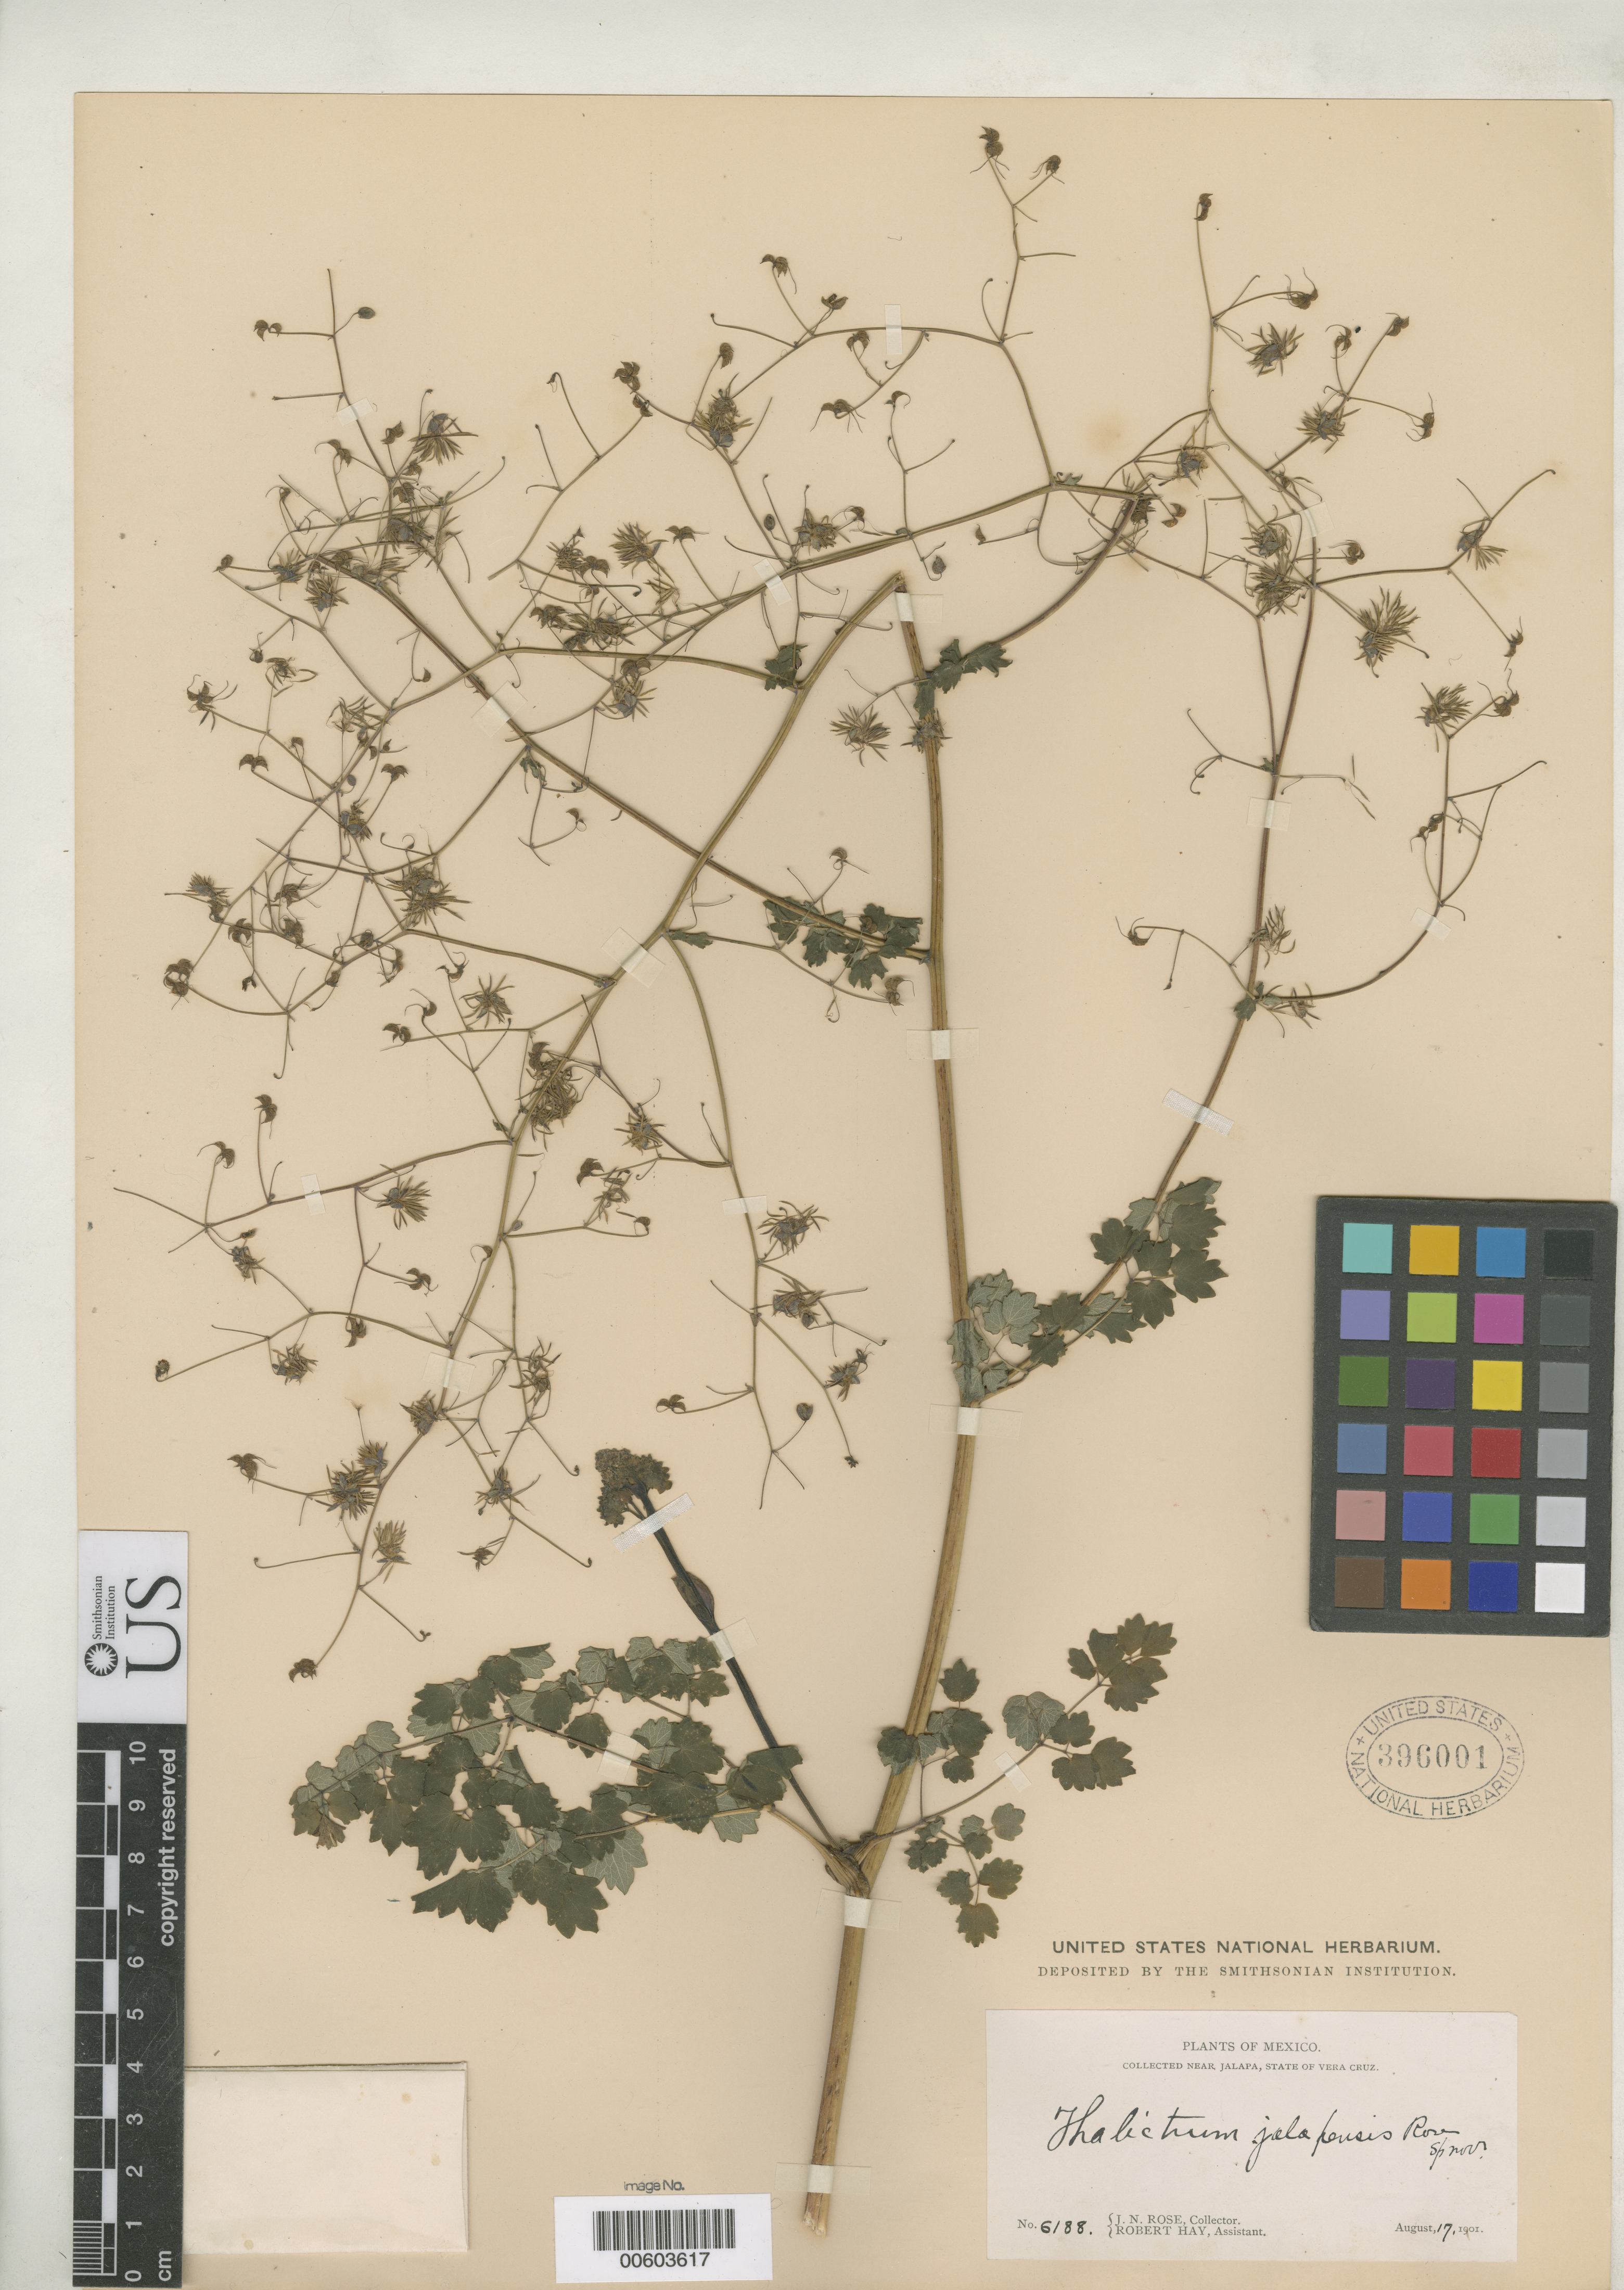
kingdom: Plantae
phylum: Tracheophyta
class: Magnoliopsida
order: Ranunculales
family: Ranunculaceae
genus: Thalictrum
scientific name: Thalictrum jalapense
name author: Rose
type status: Holotype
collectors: J. N. Rose & R. H. Hay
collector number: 6188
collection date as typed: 17 Aug 1901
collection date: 1901-08-17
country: Mexico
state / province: Veracruz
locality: Near Jalapa.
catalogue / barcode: US 396001